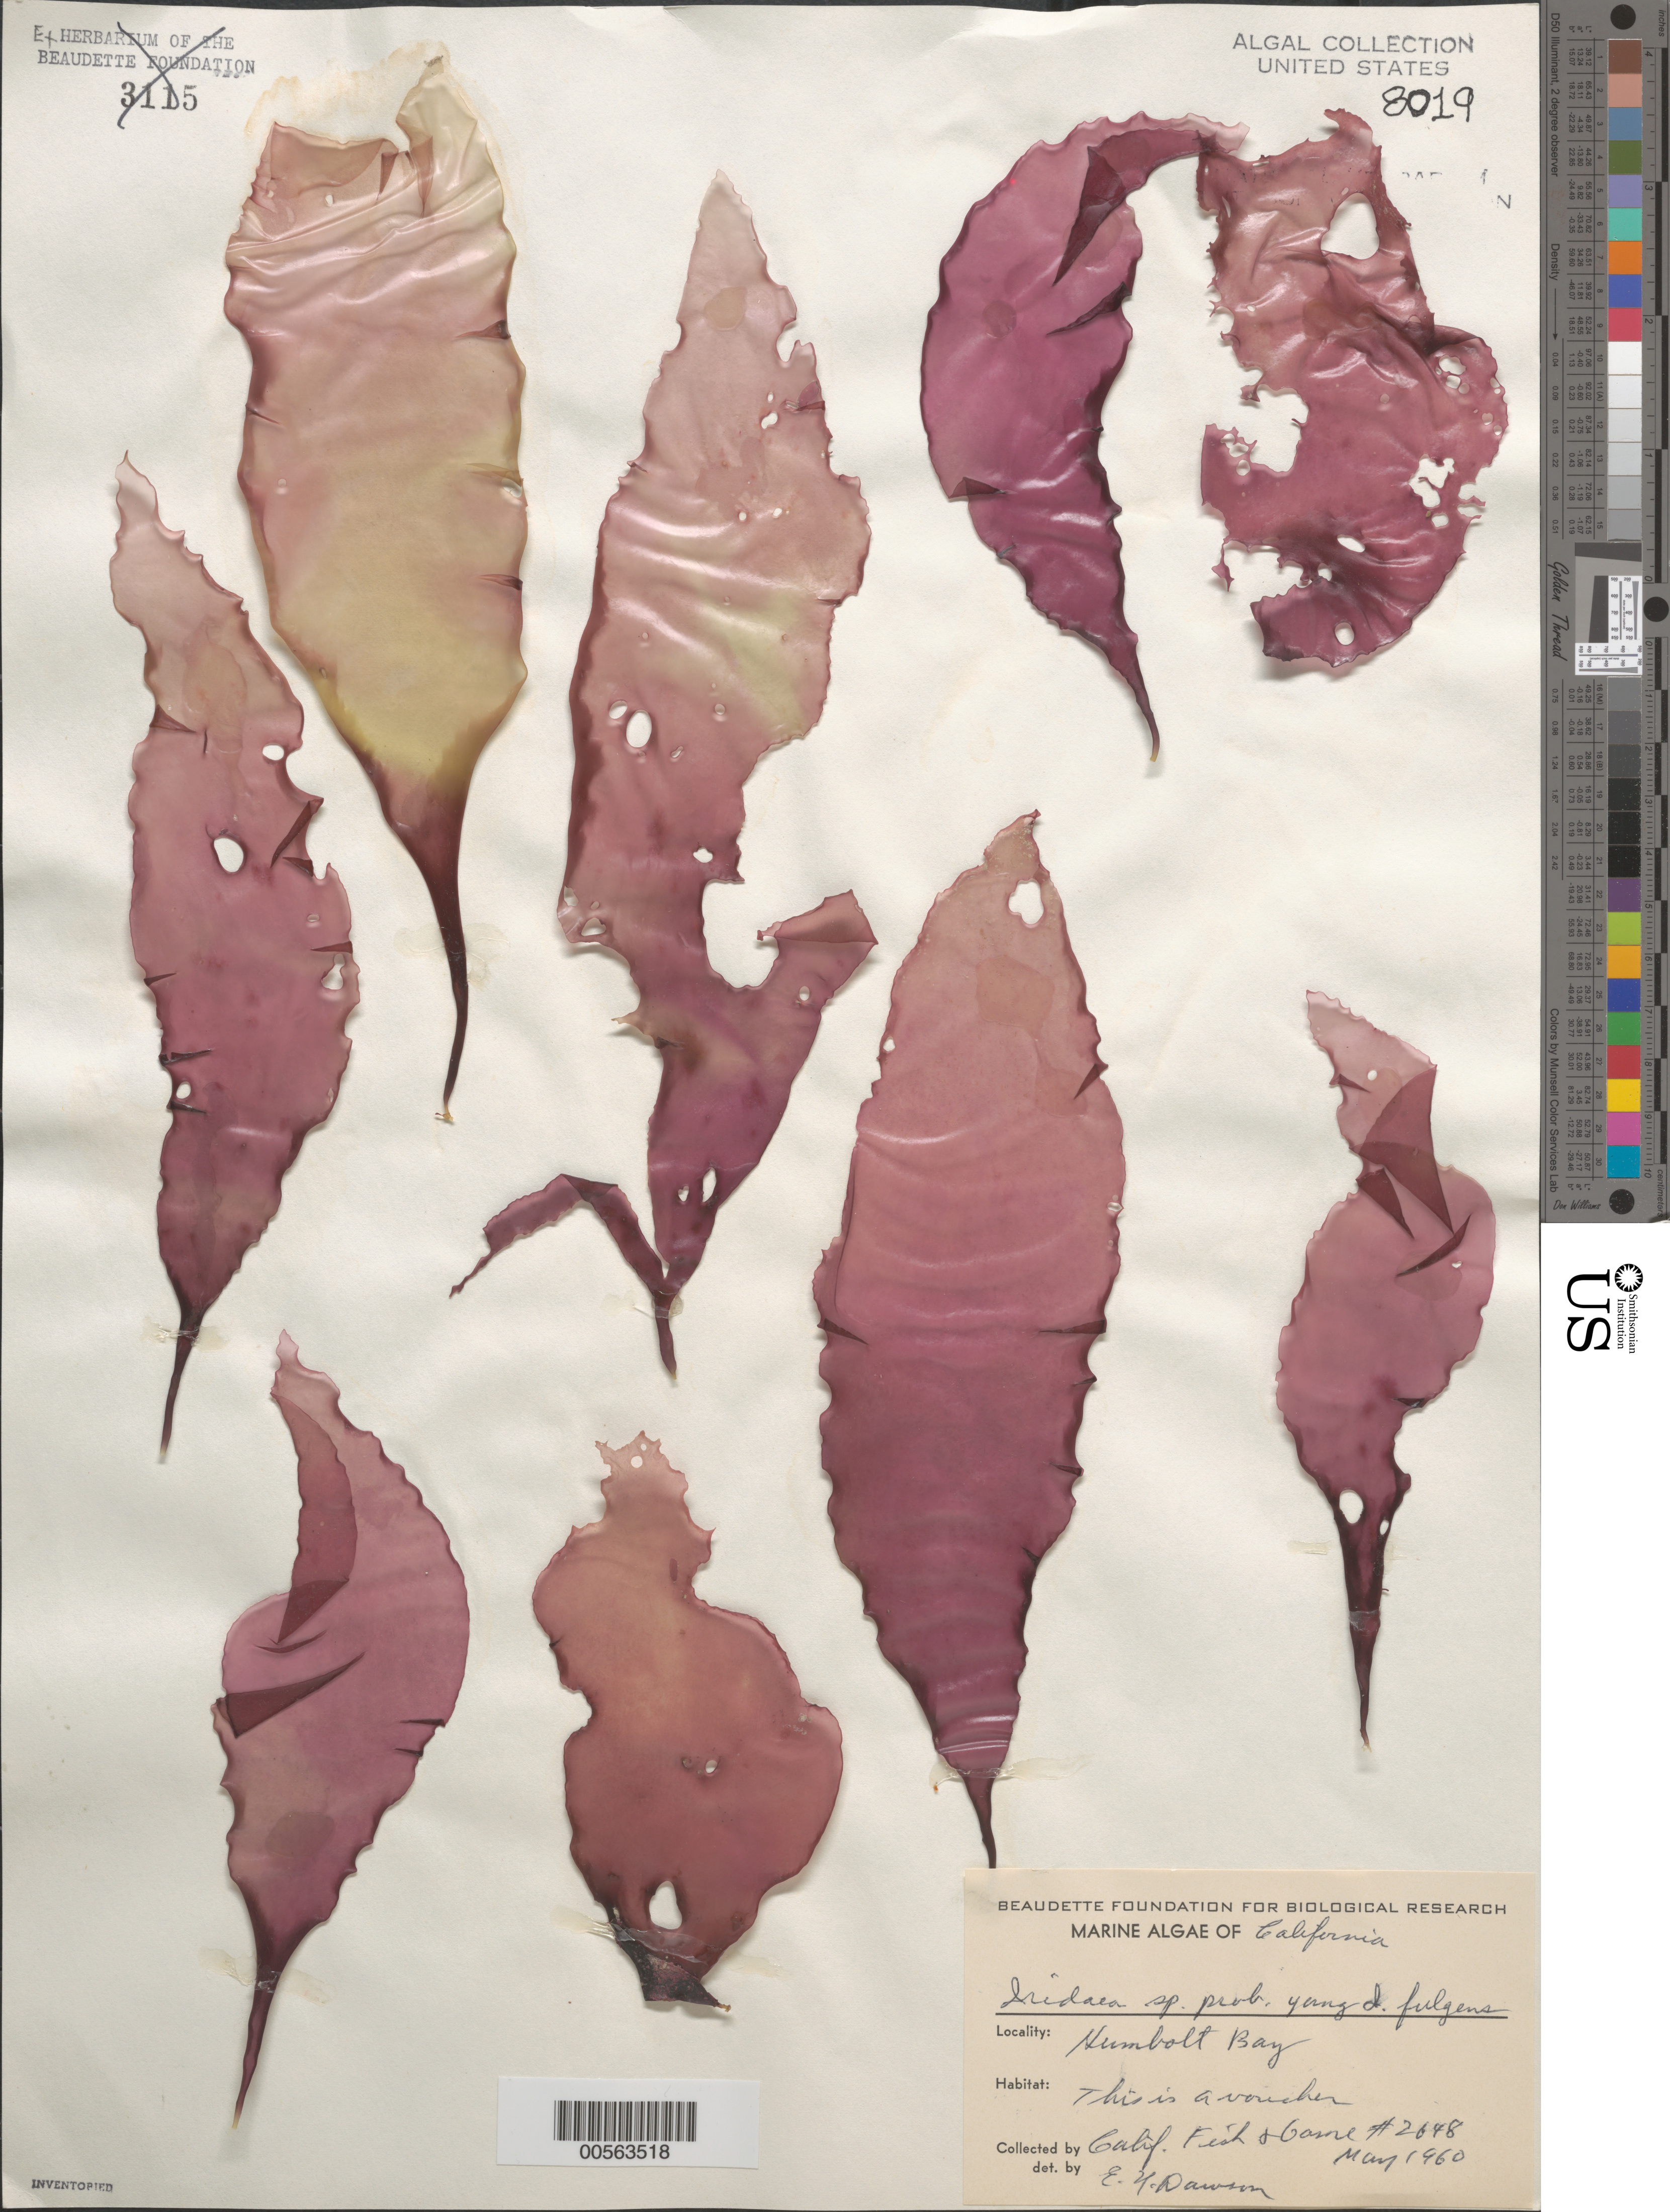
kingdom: Plantae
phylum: Rhodophyta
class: Florideophyceae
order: Gigartinales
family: Gigartinaceae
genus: Mazzaella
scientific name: Mazzaella splendens var. fulgens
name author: (Setchell & N.L. Gardner) Hughey & Hommersand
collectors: California Dept of Fish & Game & xx3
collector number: EYD 2648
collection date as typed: May 1960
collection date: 1960-05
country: United States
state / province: California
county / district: Humboldt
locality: Humboldt Bay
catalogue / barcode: US 8019